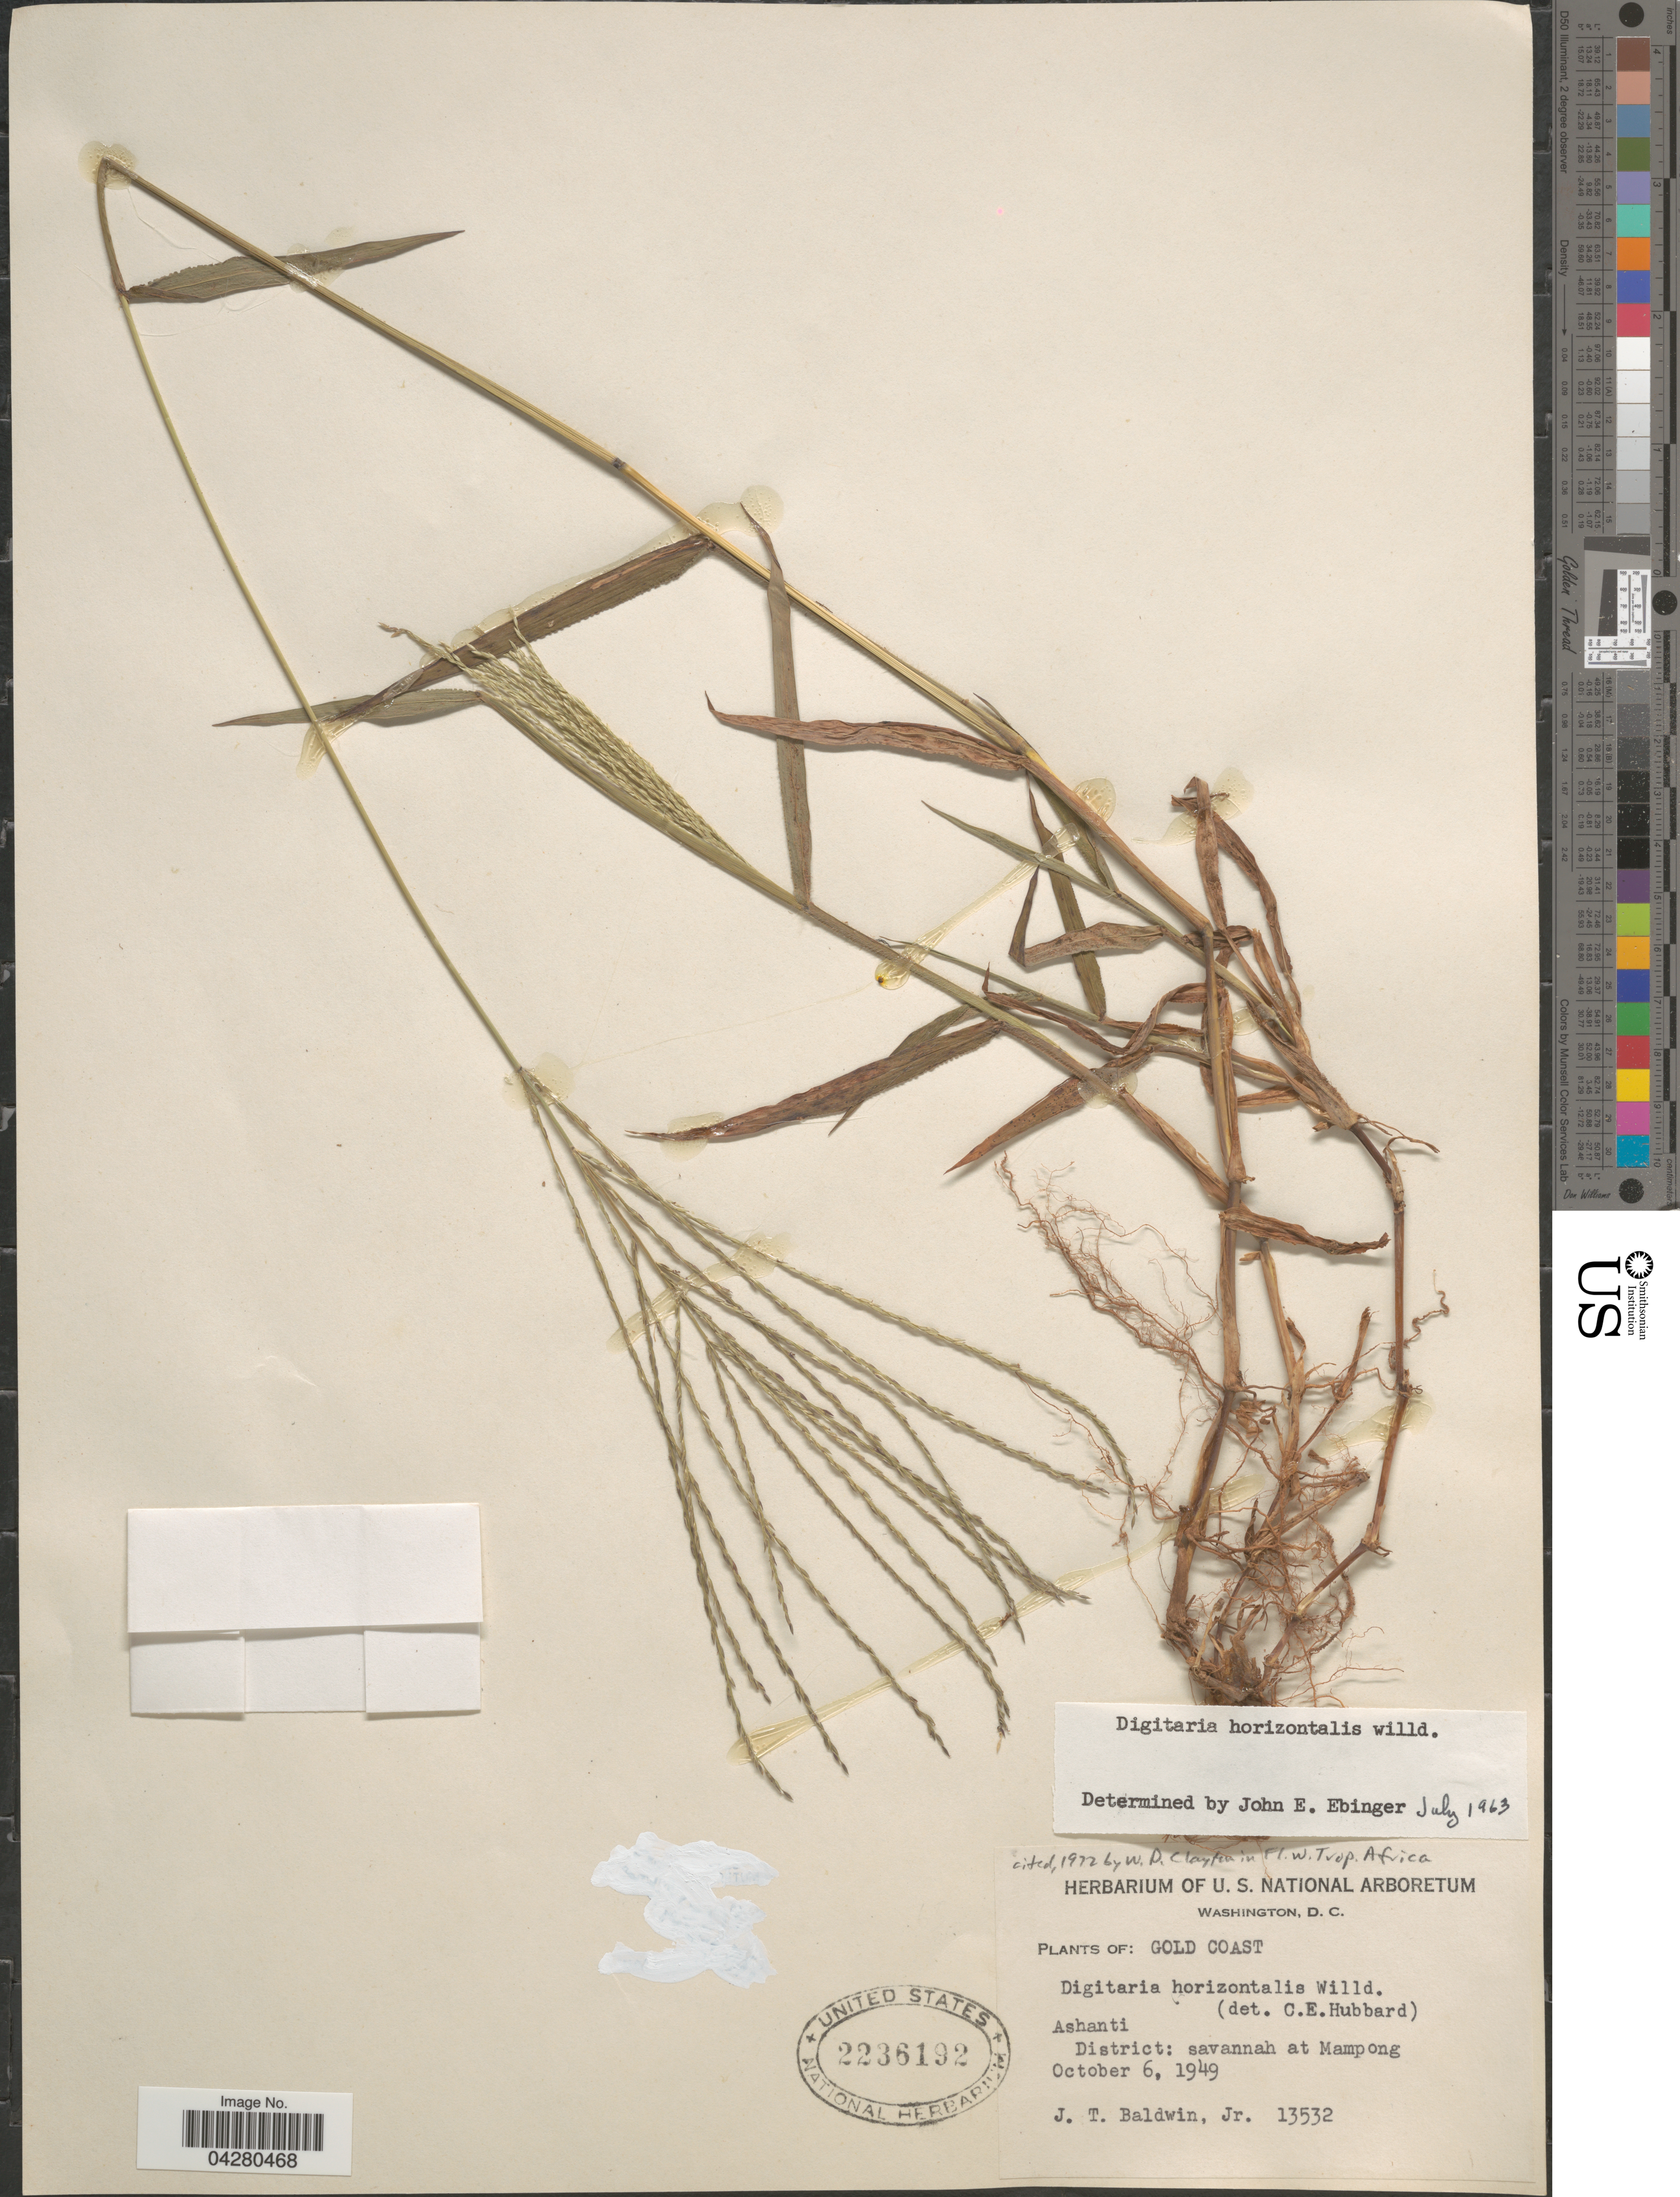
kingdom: Plantae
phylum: Tracheophyta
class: Liliopsida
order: Poales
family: Poaceae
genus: Digitaria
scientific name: Digitaria horizontalis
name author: Willd.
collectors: J. T. Baldwin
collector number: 13532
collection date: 1949-10-06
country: Ghana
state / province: Ashanti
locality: Gold Coast. Ashanti District: savannah at Mampong.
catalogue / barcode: US 2236192